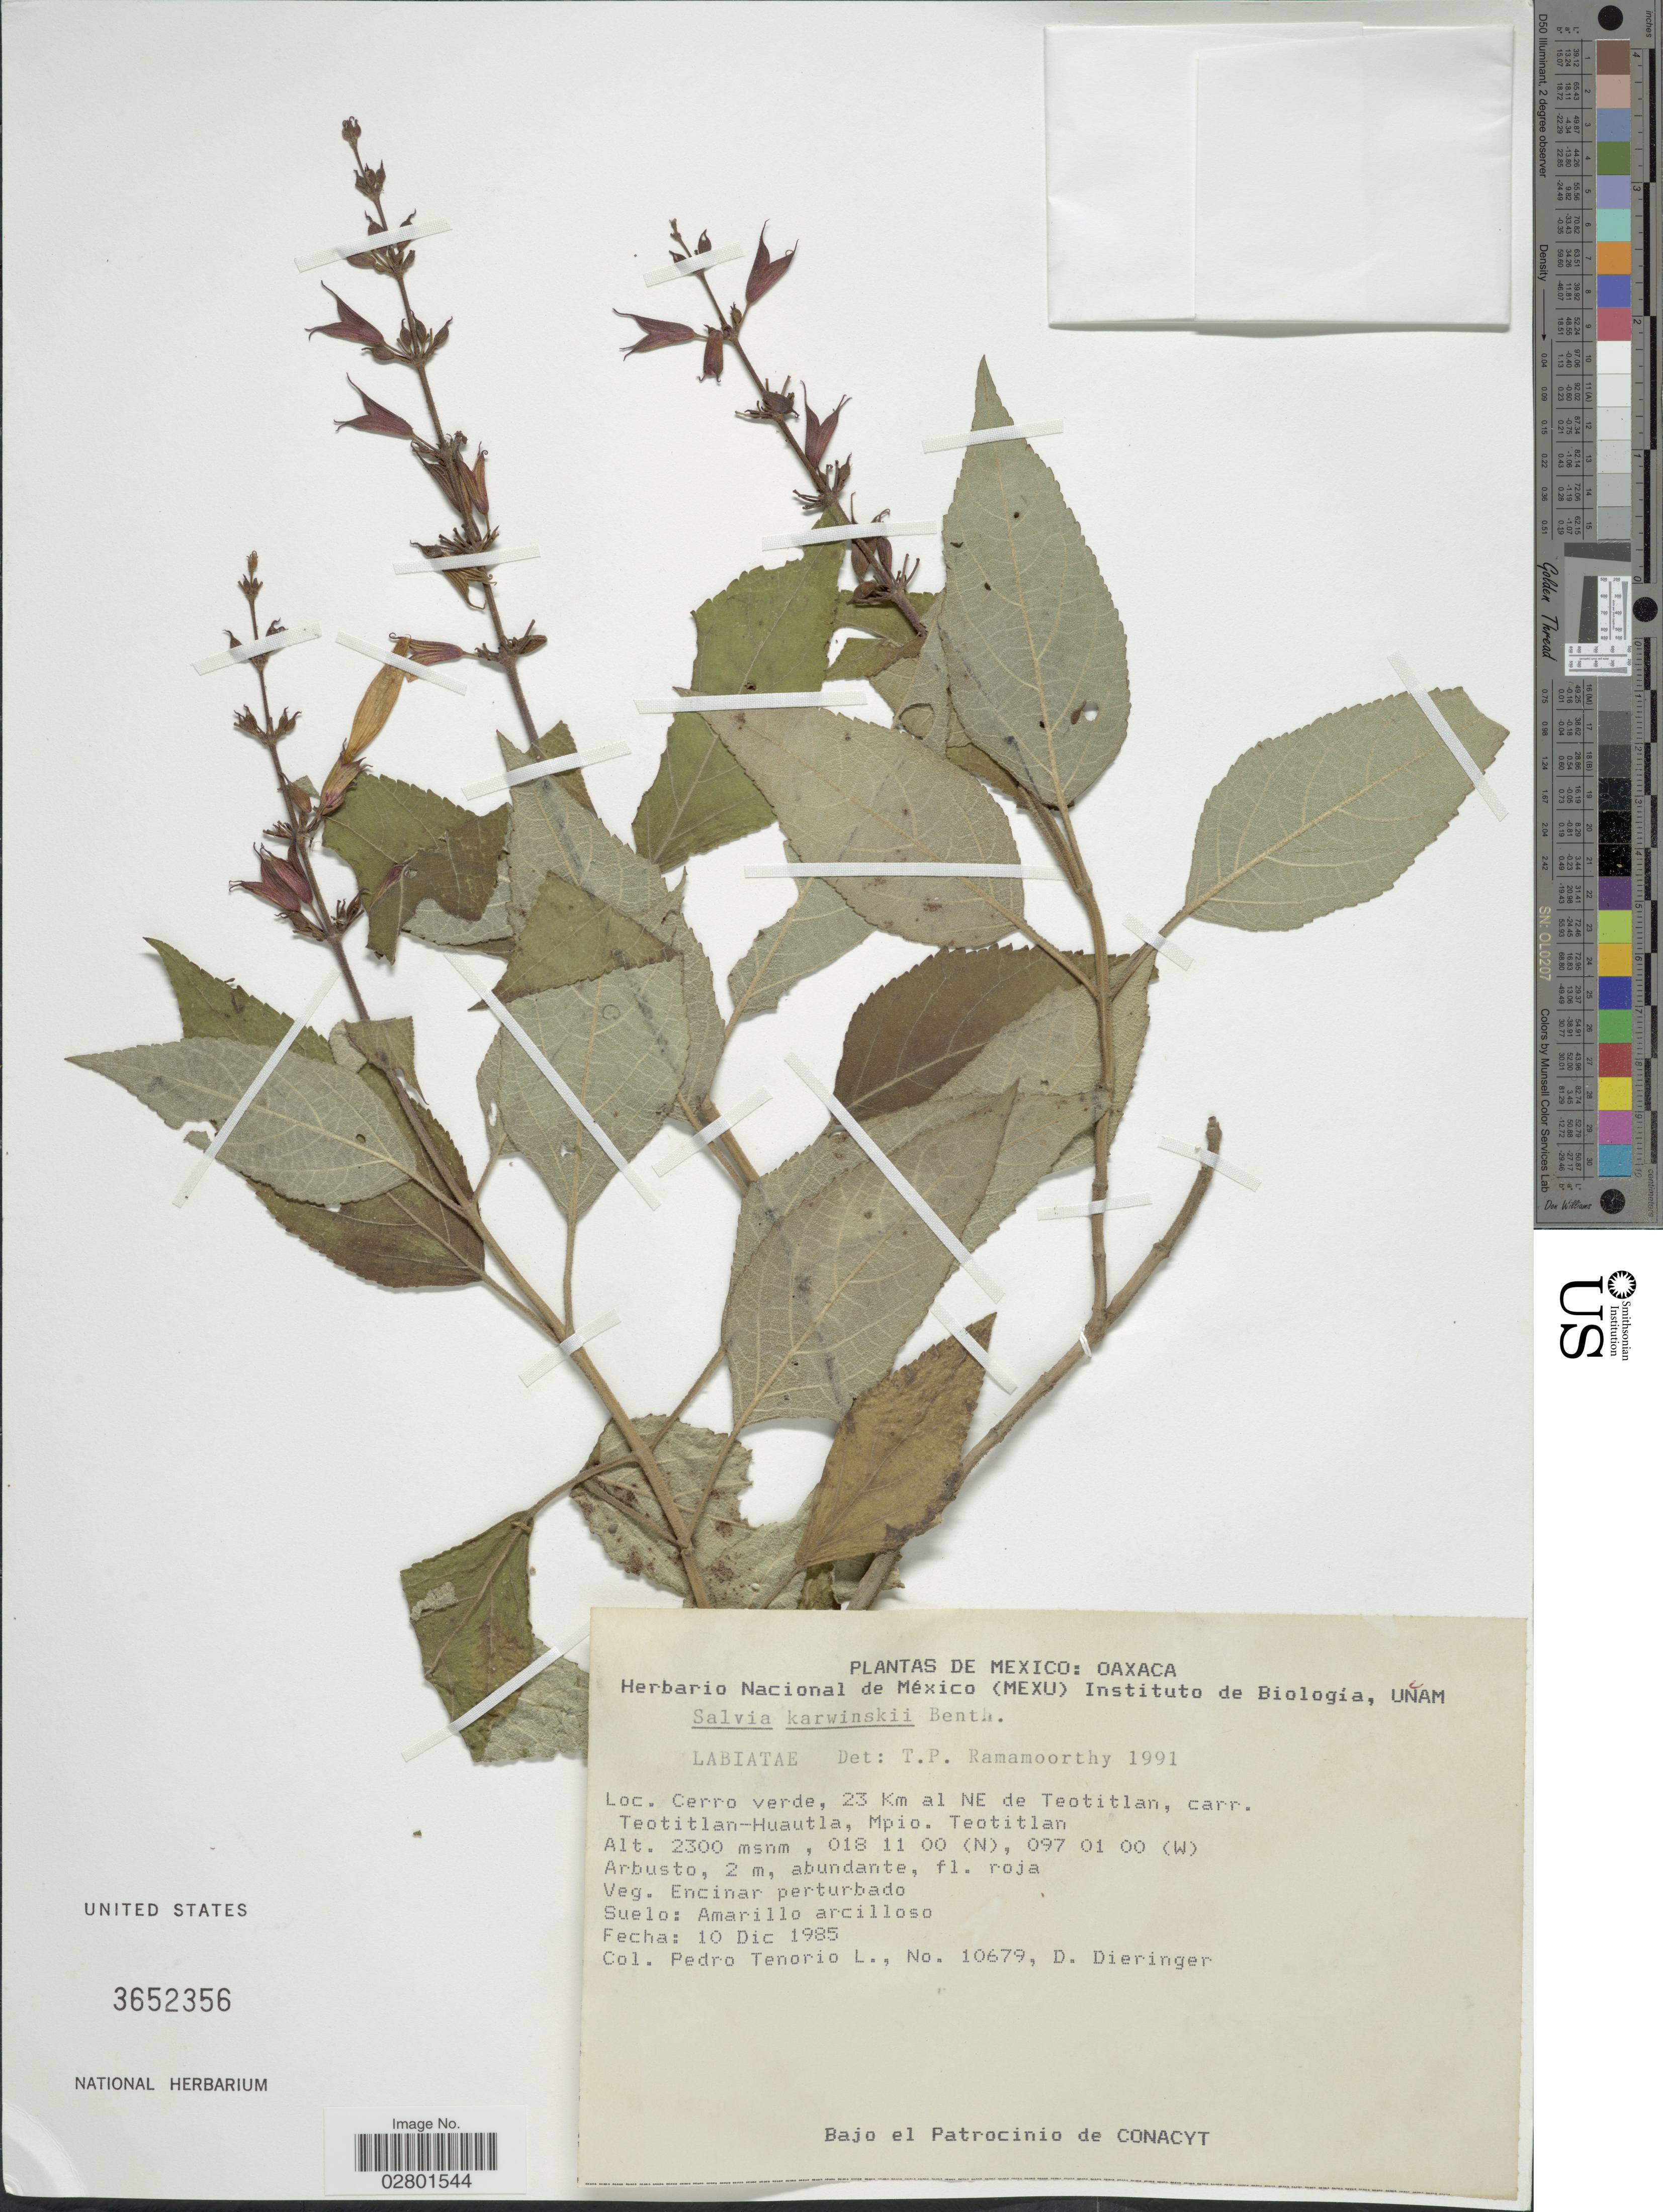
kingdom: Plantae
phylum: Tracheophyta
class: Magnoliopsida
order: Lamiales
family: Lamiaceae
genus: Salvia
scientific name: Salvia karwinskii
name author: Benth.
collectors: P. Tenorio L. & D. Dieringer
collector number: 10679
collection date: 1985-12-10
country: Mexico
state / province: Oaxaca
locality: Cerro verde, 23 Km al NE de Teotitlan, carr., Teotitlan-Huautla, Mpio, Teotitlan.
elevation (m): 2300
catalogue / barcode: US 3652356